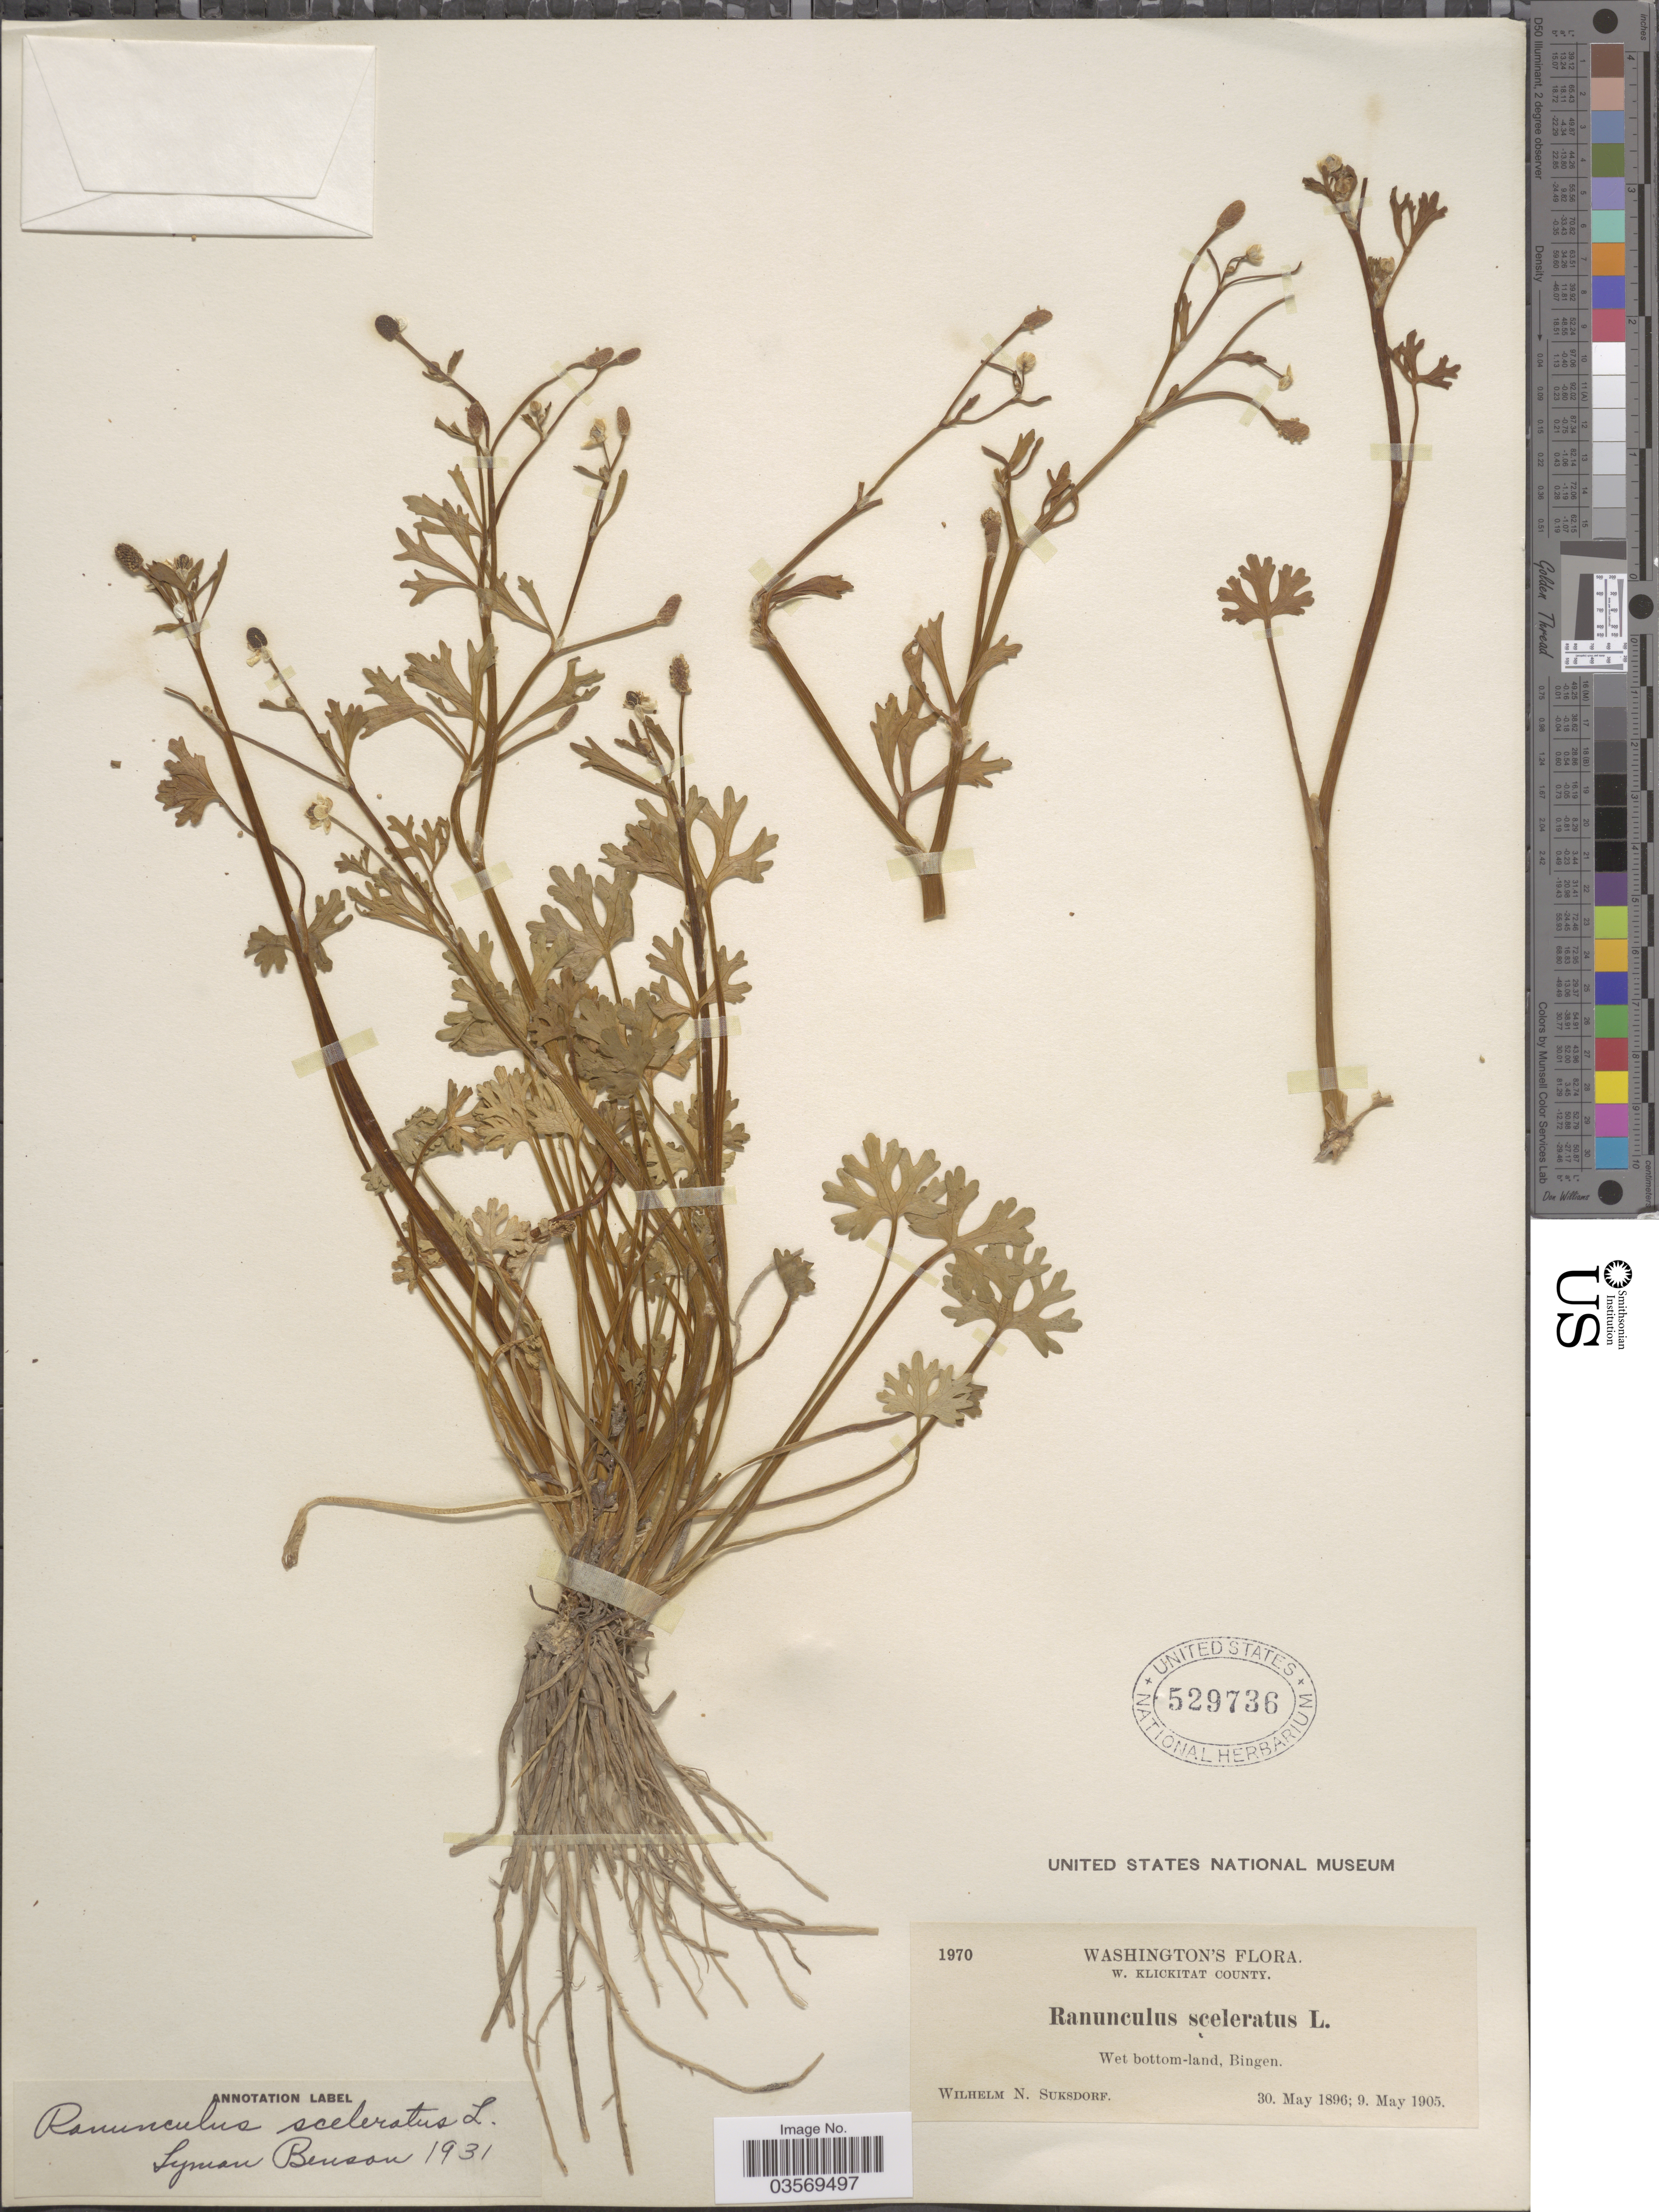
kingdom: Plantae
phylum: Tracheophyta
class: Magnoliopsida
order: Ranunculales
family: Ranunculaceae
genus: Ranunculus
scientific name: Ranunculus sceleratus var. multifidus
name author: Nutt.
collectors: W. N. Suksdorf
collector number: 1970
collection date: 1896-05-30/1905-05-09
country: United States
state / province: Washington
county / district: Klickitat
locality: W. Klickitat County. Bingen.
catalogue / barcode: US 529736